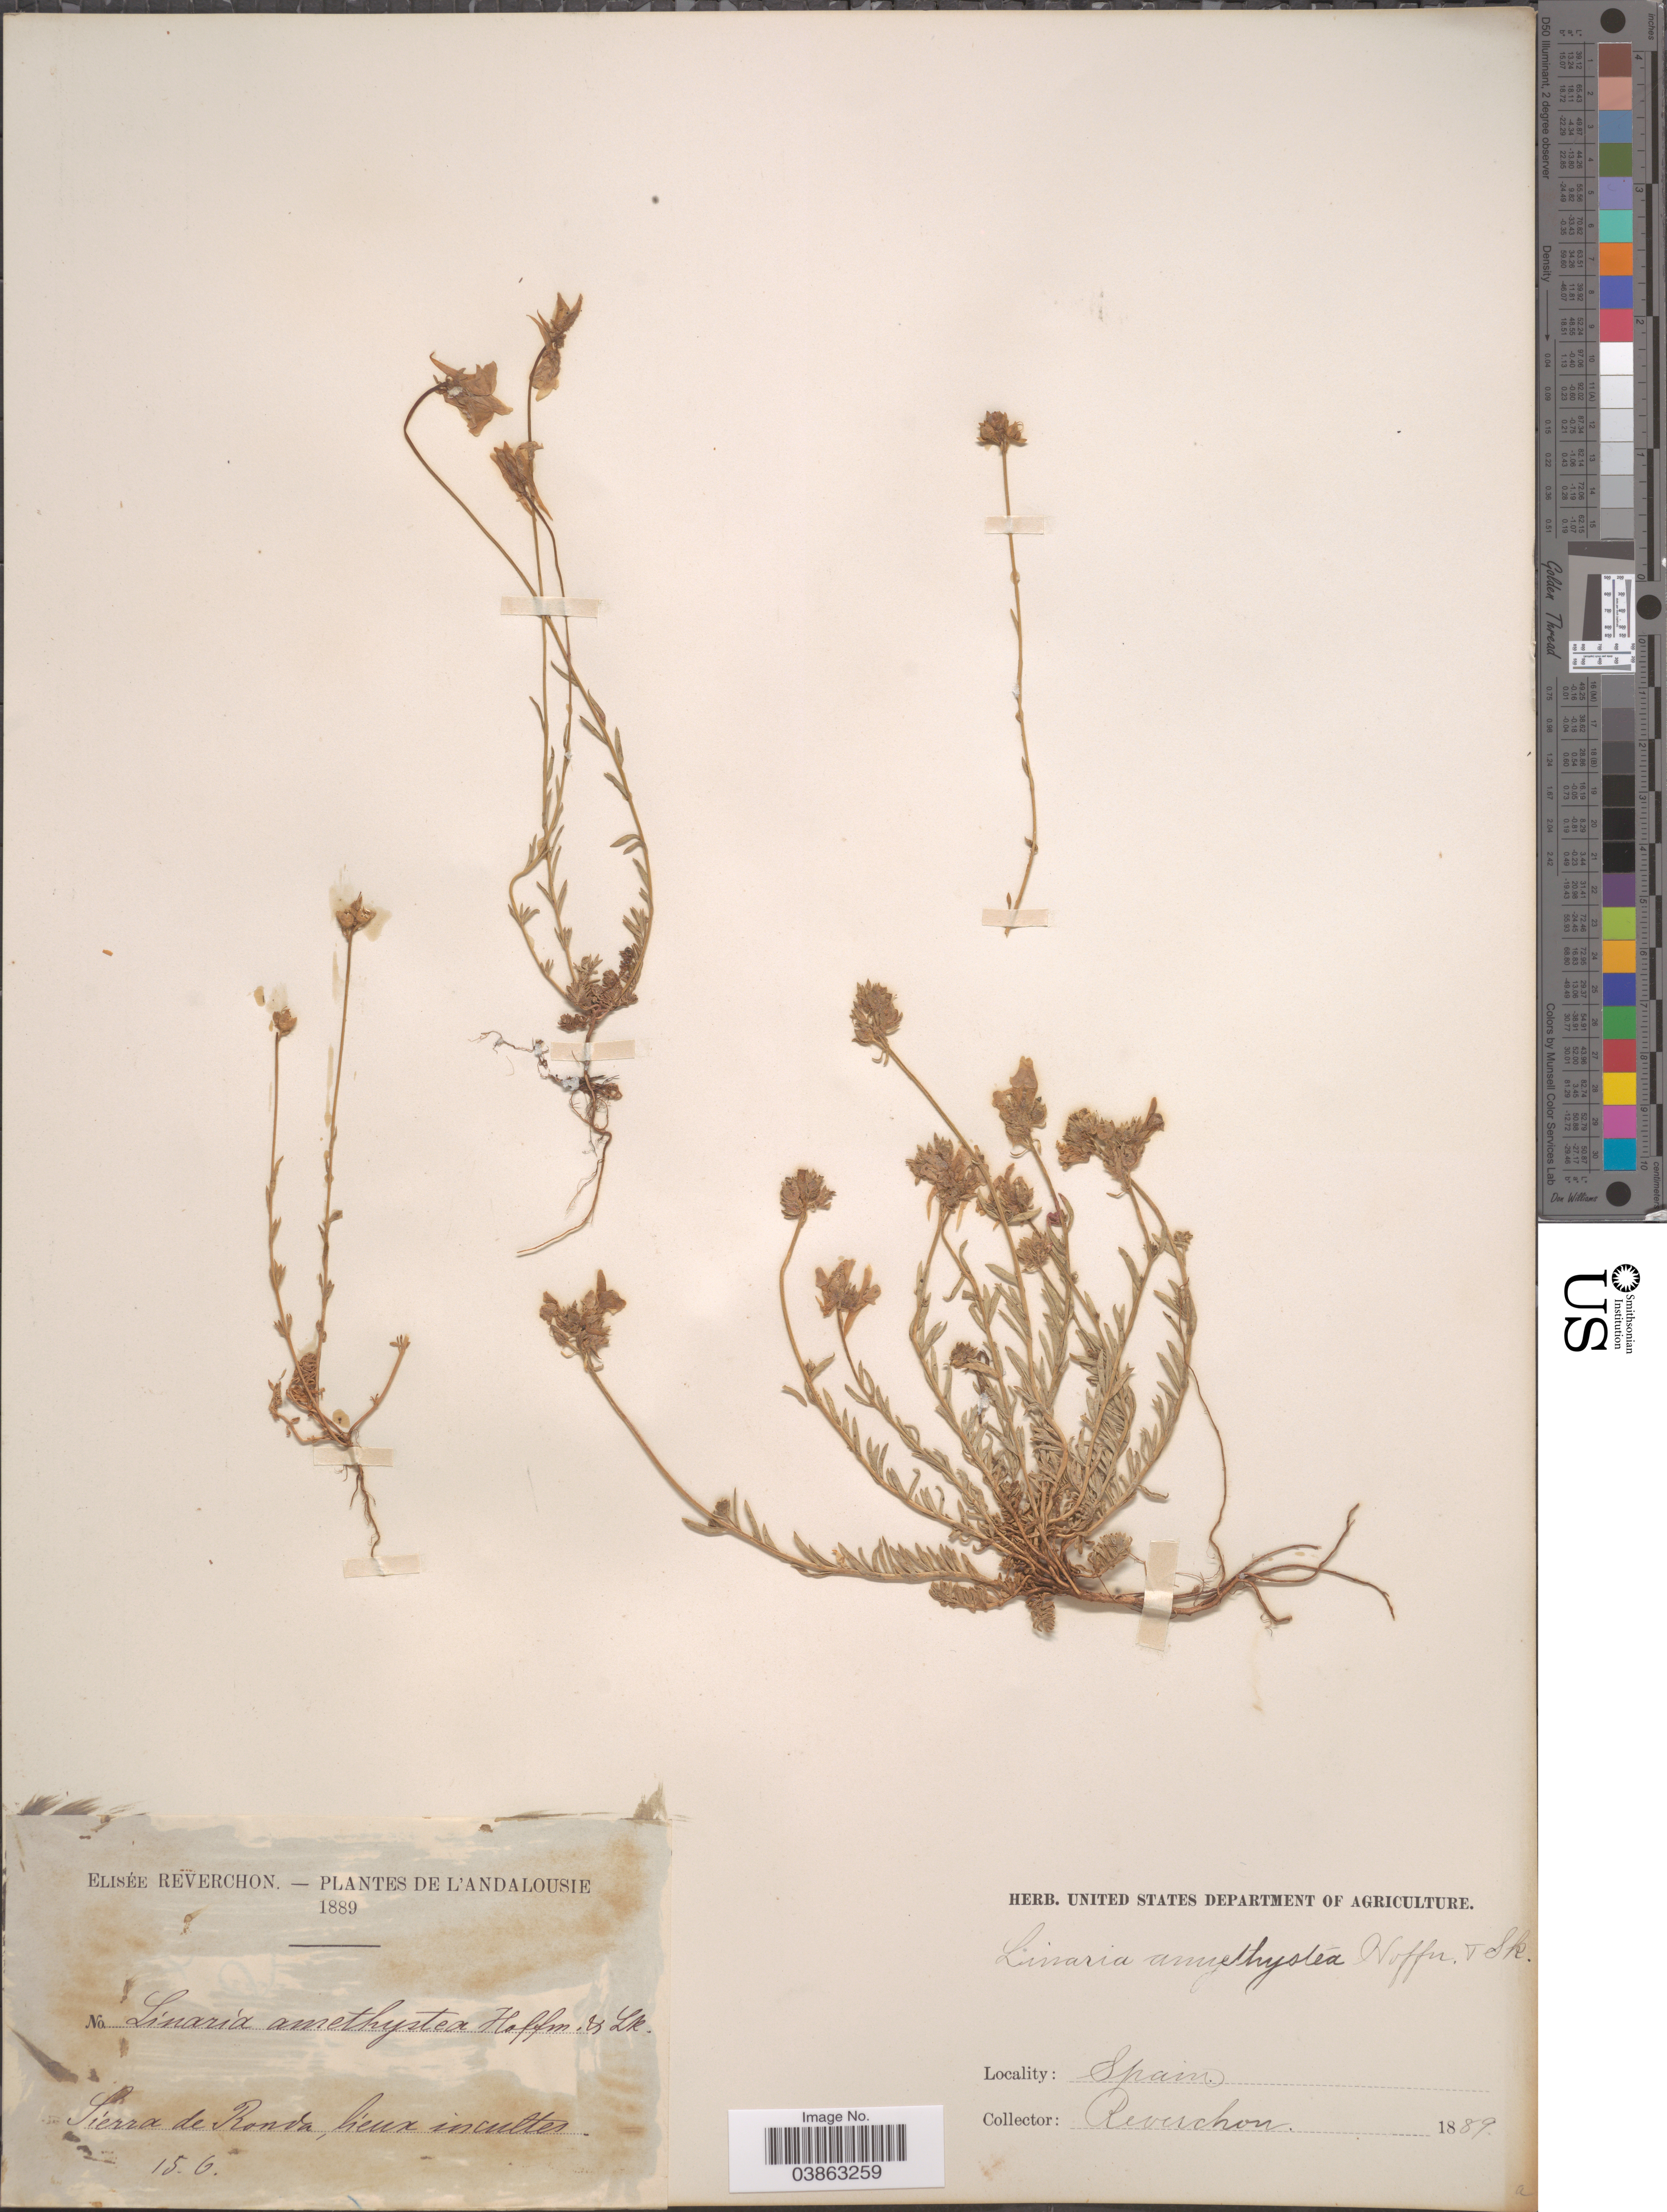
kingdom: Plantae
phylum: Tracheophyta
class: Magnoliopsida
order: Lamiales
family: Plantaginaceae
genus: Linaria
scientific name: Linaria amethystea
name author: (Vent.) Hoffmanns. & Link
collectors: E. Reverchon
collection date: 1889-06-15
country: Spain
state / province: Andalucía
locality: L'Andalousie. Siera de Ronda, lieux incultes.